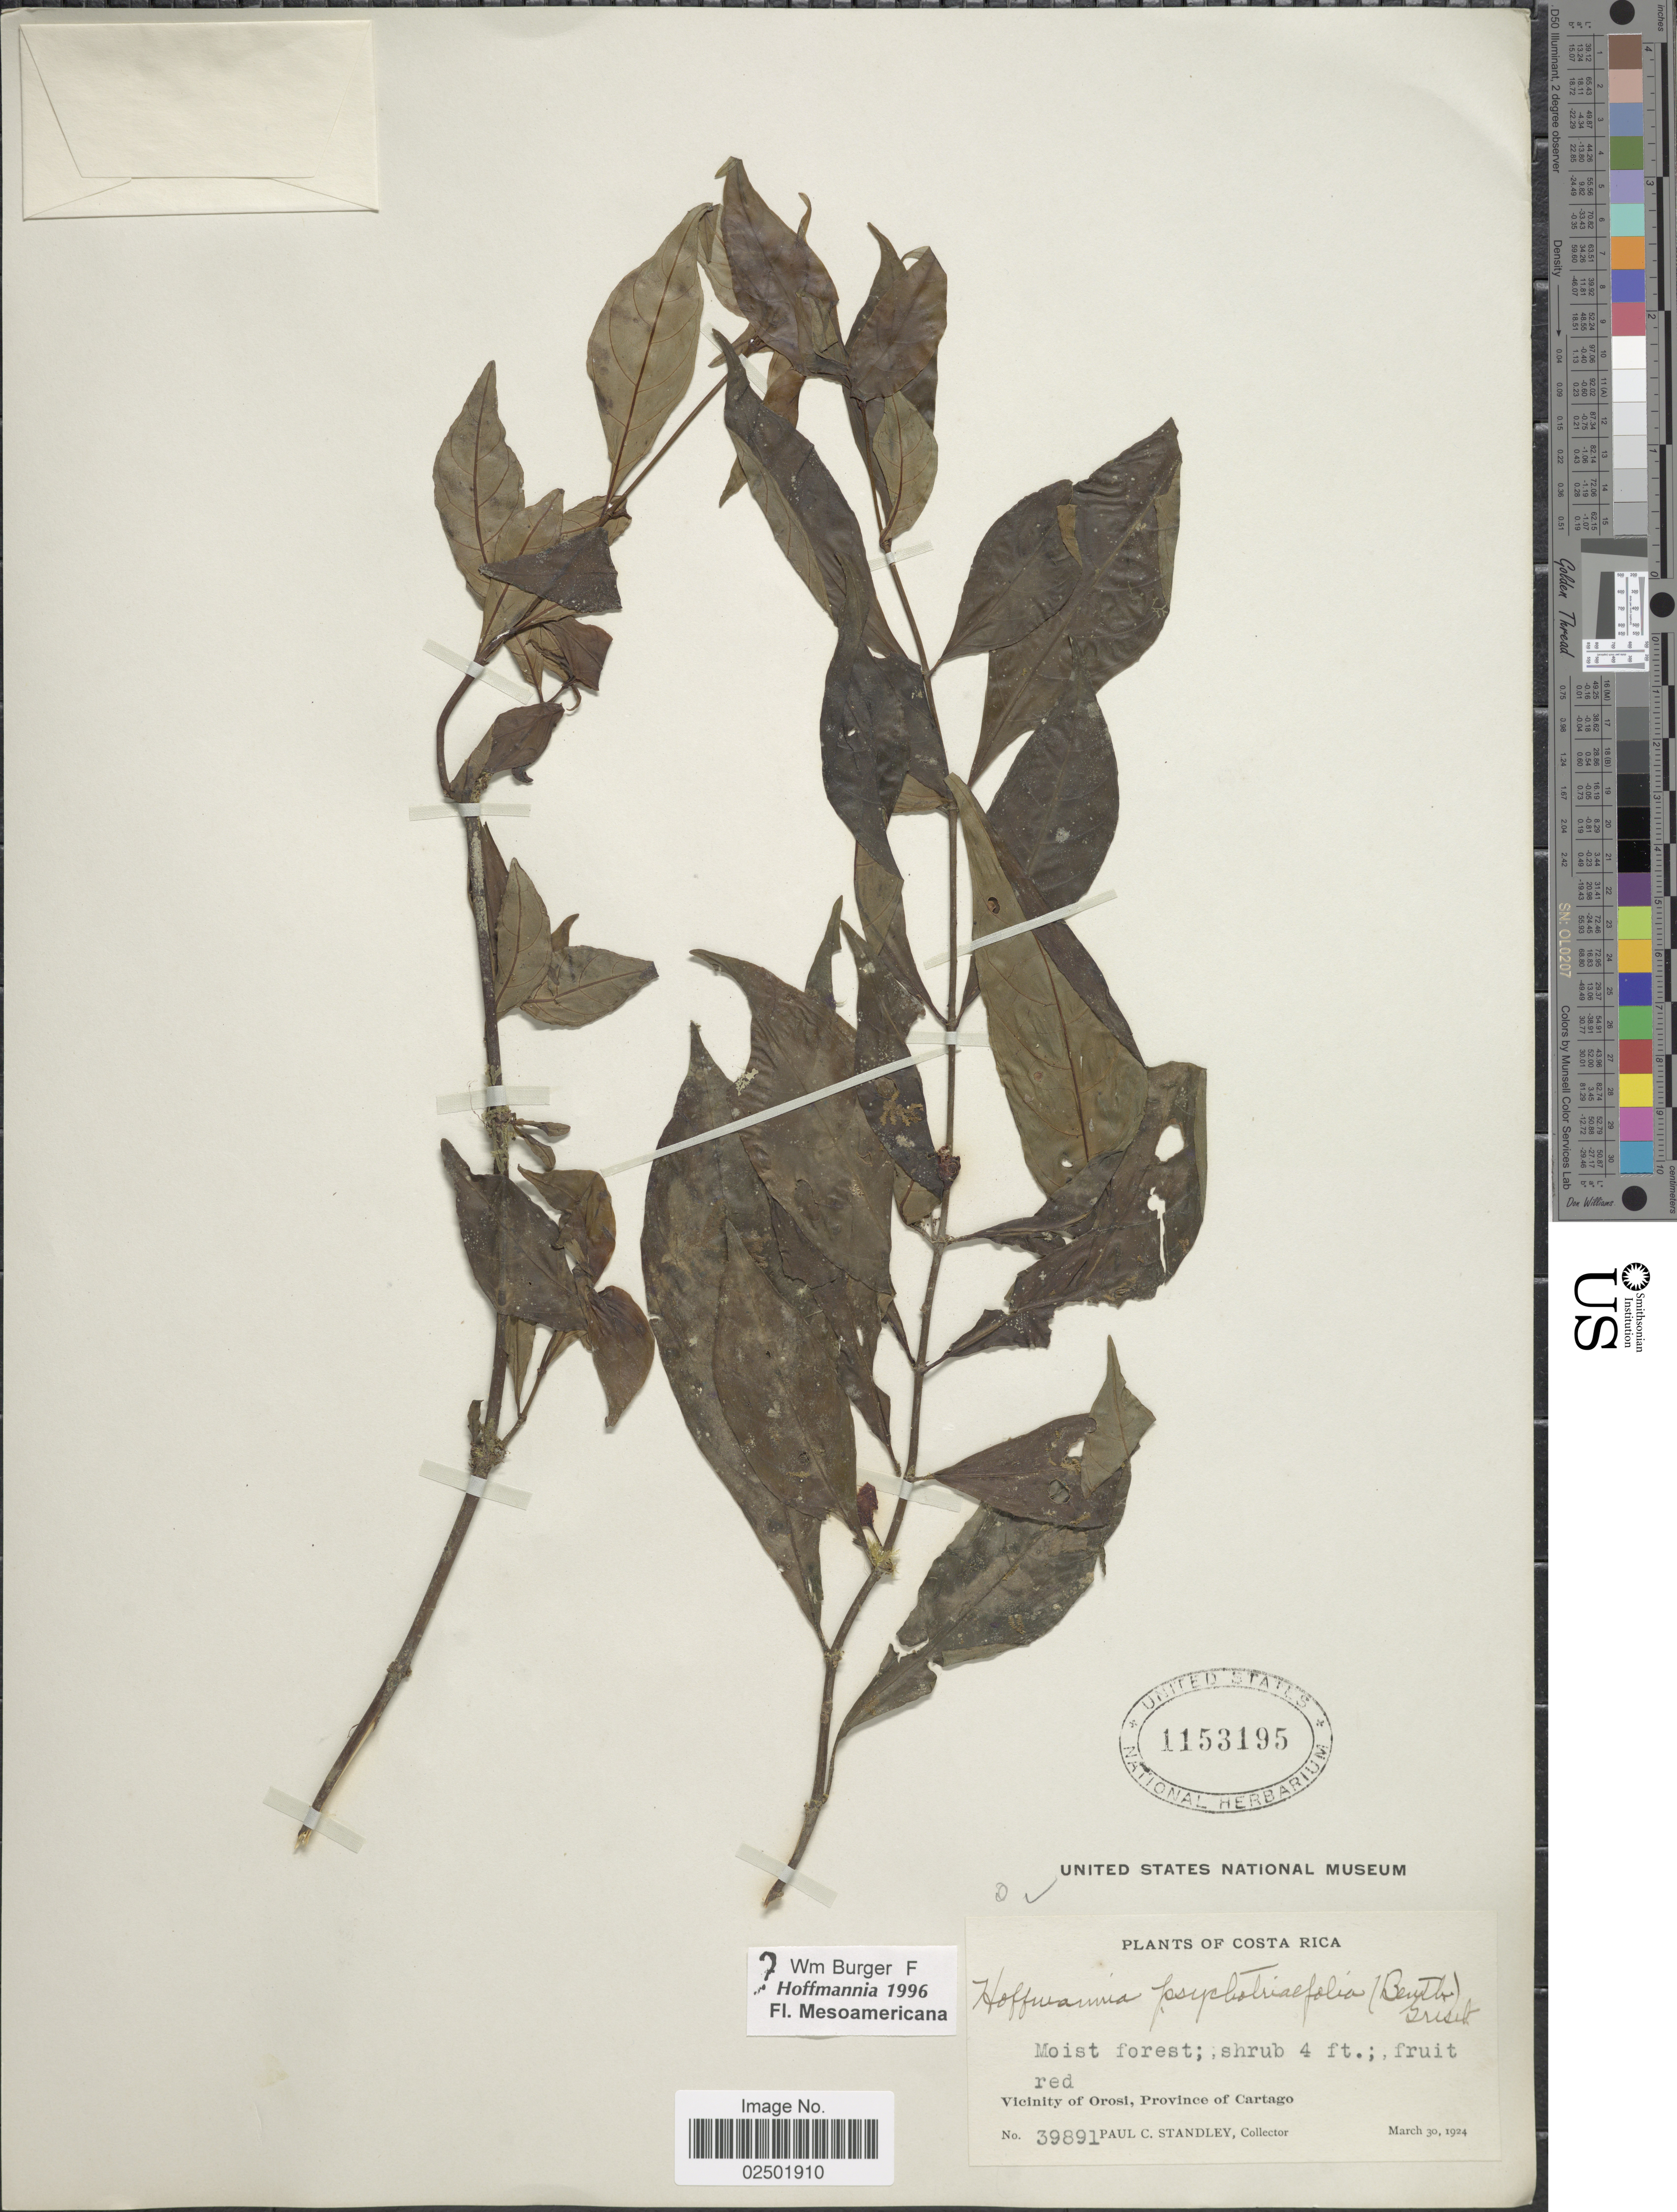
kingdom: Plantae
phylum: Tracheophyta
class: Magnoliopsida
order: Gentianales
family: Rubiaceae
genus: Hoffmannia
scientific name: Hoffmannia psychotriifolia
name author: (Benth.) Griseb.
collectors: P. C. Standley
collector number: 39891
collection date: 1924-03-30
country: Costa Rica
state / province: Cartago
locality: Vicinity of Orosi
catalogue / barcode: US 1153195